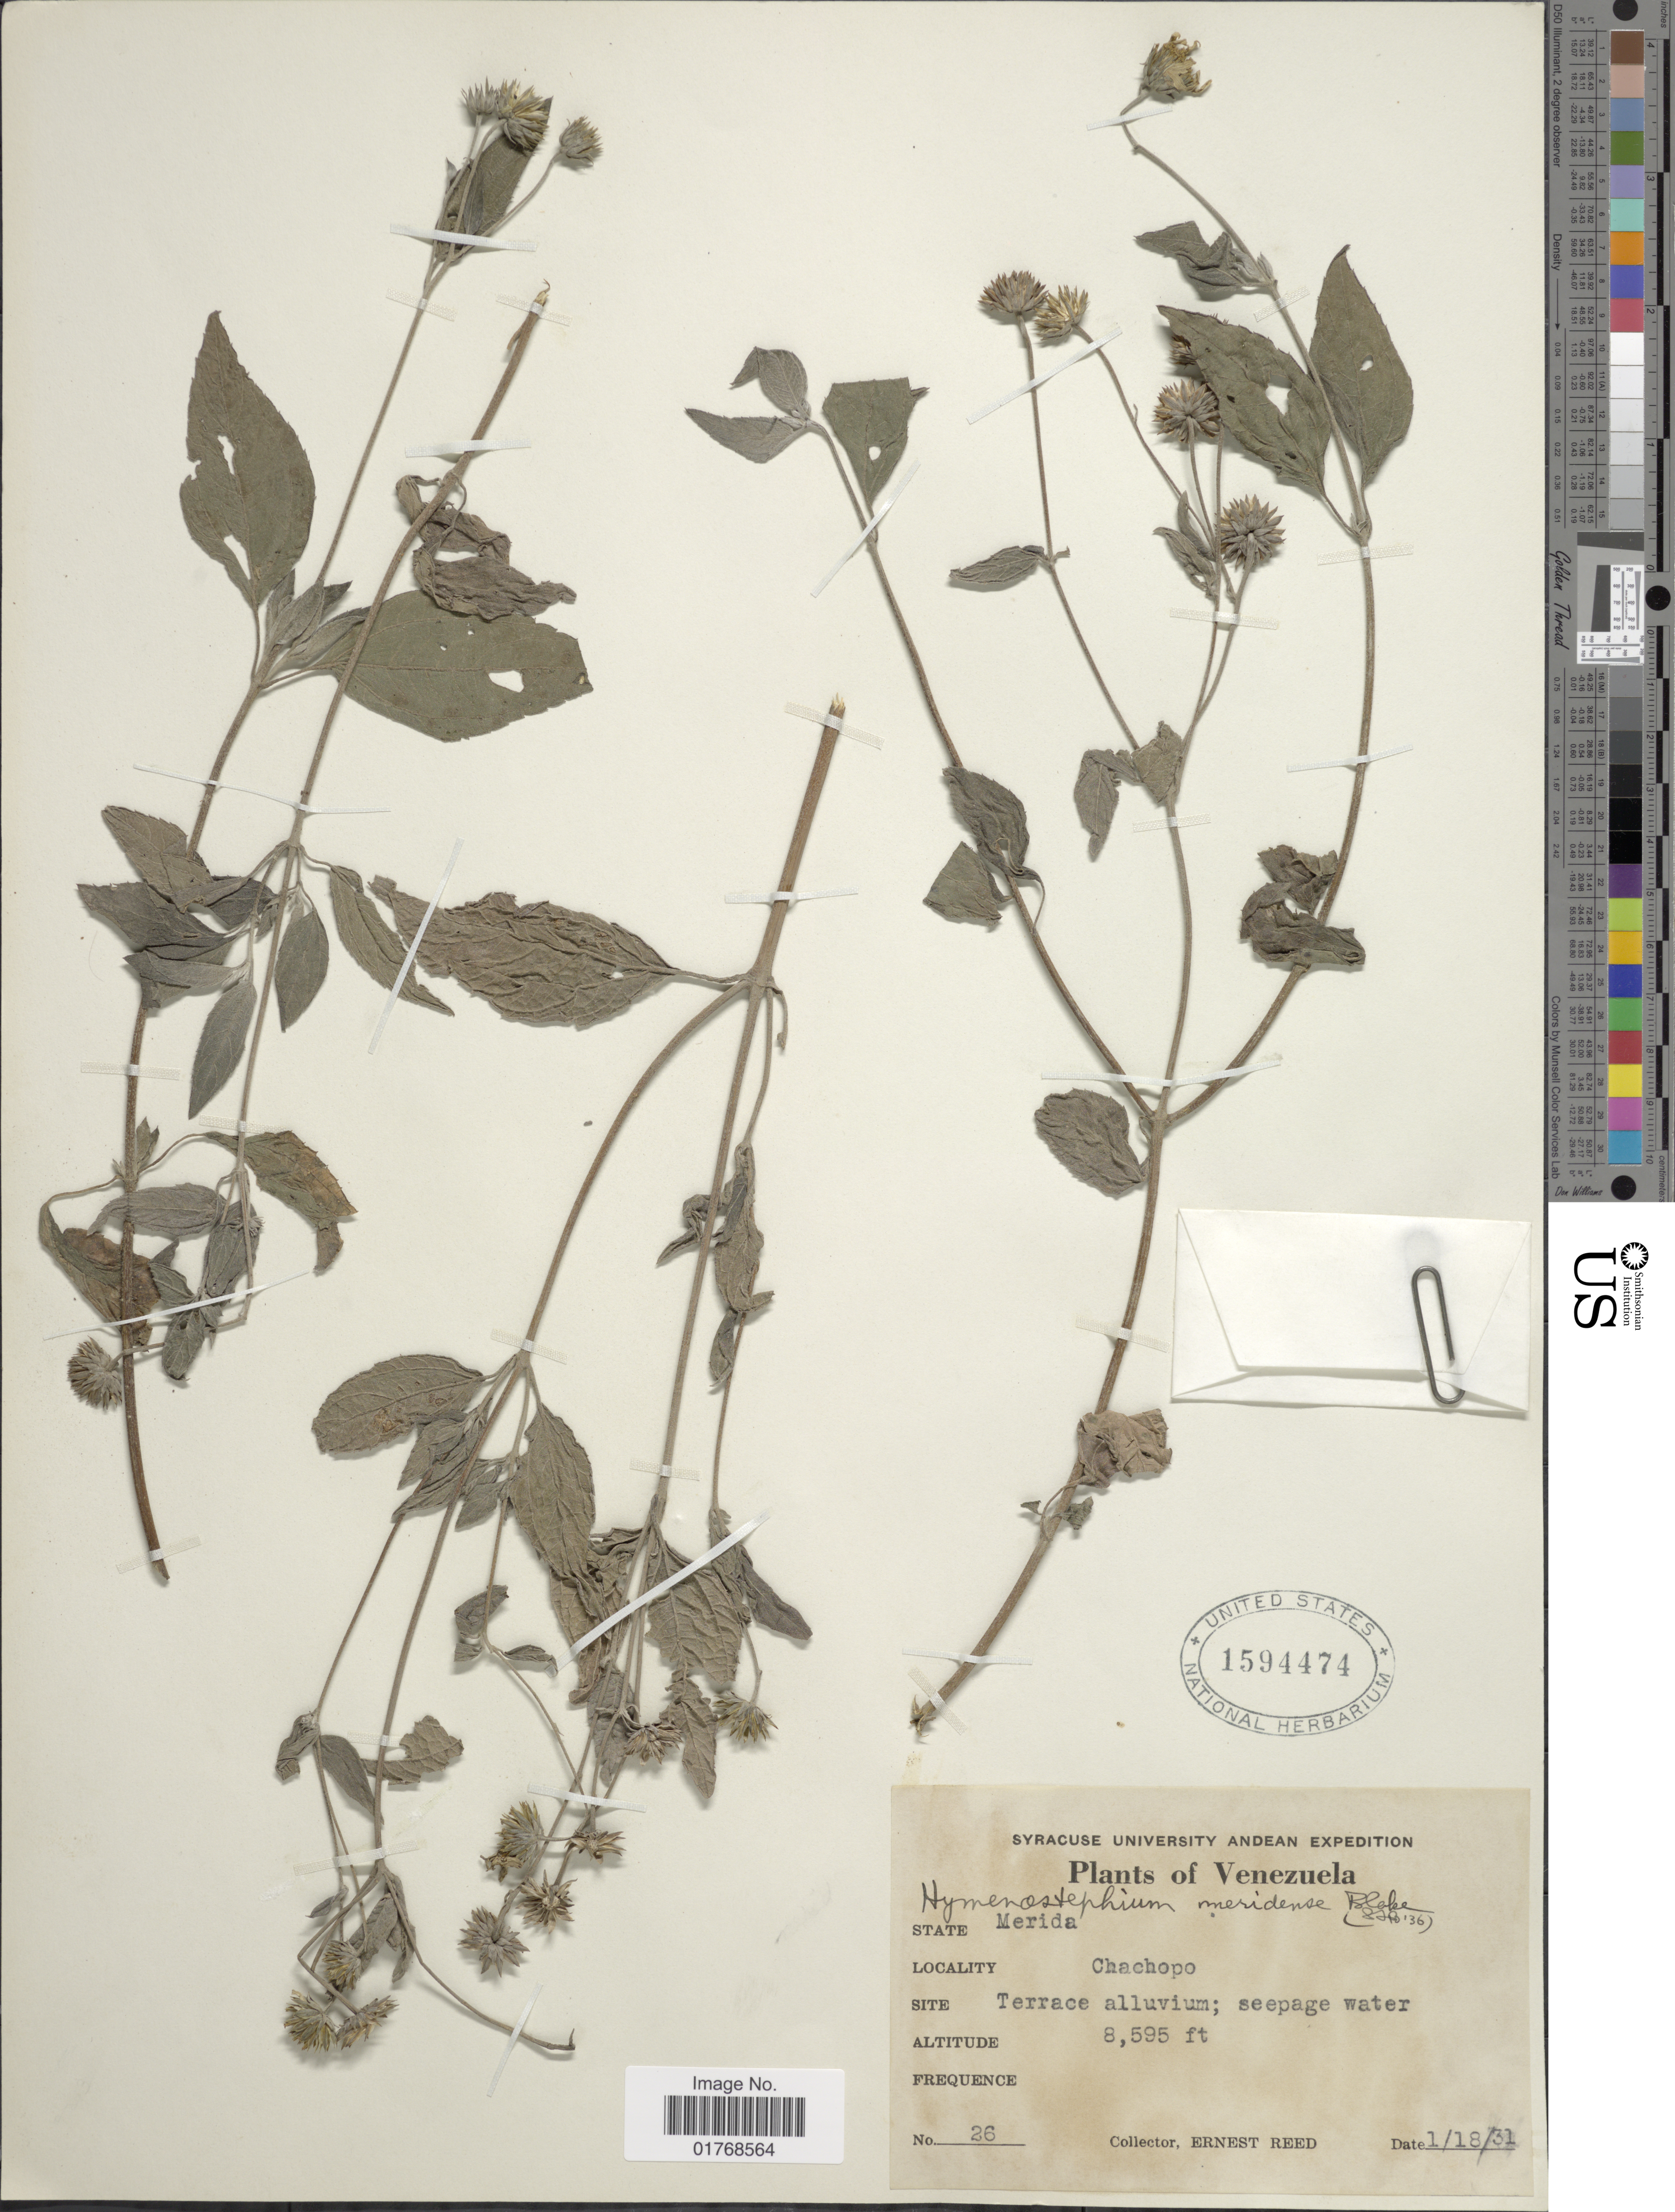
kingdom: Plantae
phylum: Tracheophyta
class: Magnoliopsida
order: Asterales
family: Asteraceae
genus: Viguiera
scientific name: Viguiera goebelii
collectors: E. Reed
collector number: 26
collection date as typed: Transcribed d/m/y: 18/1/31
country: Venezuela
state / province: Mérida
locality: Venezuela. State Merida. Chachopo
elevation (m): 2620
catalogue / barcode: US 1594474